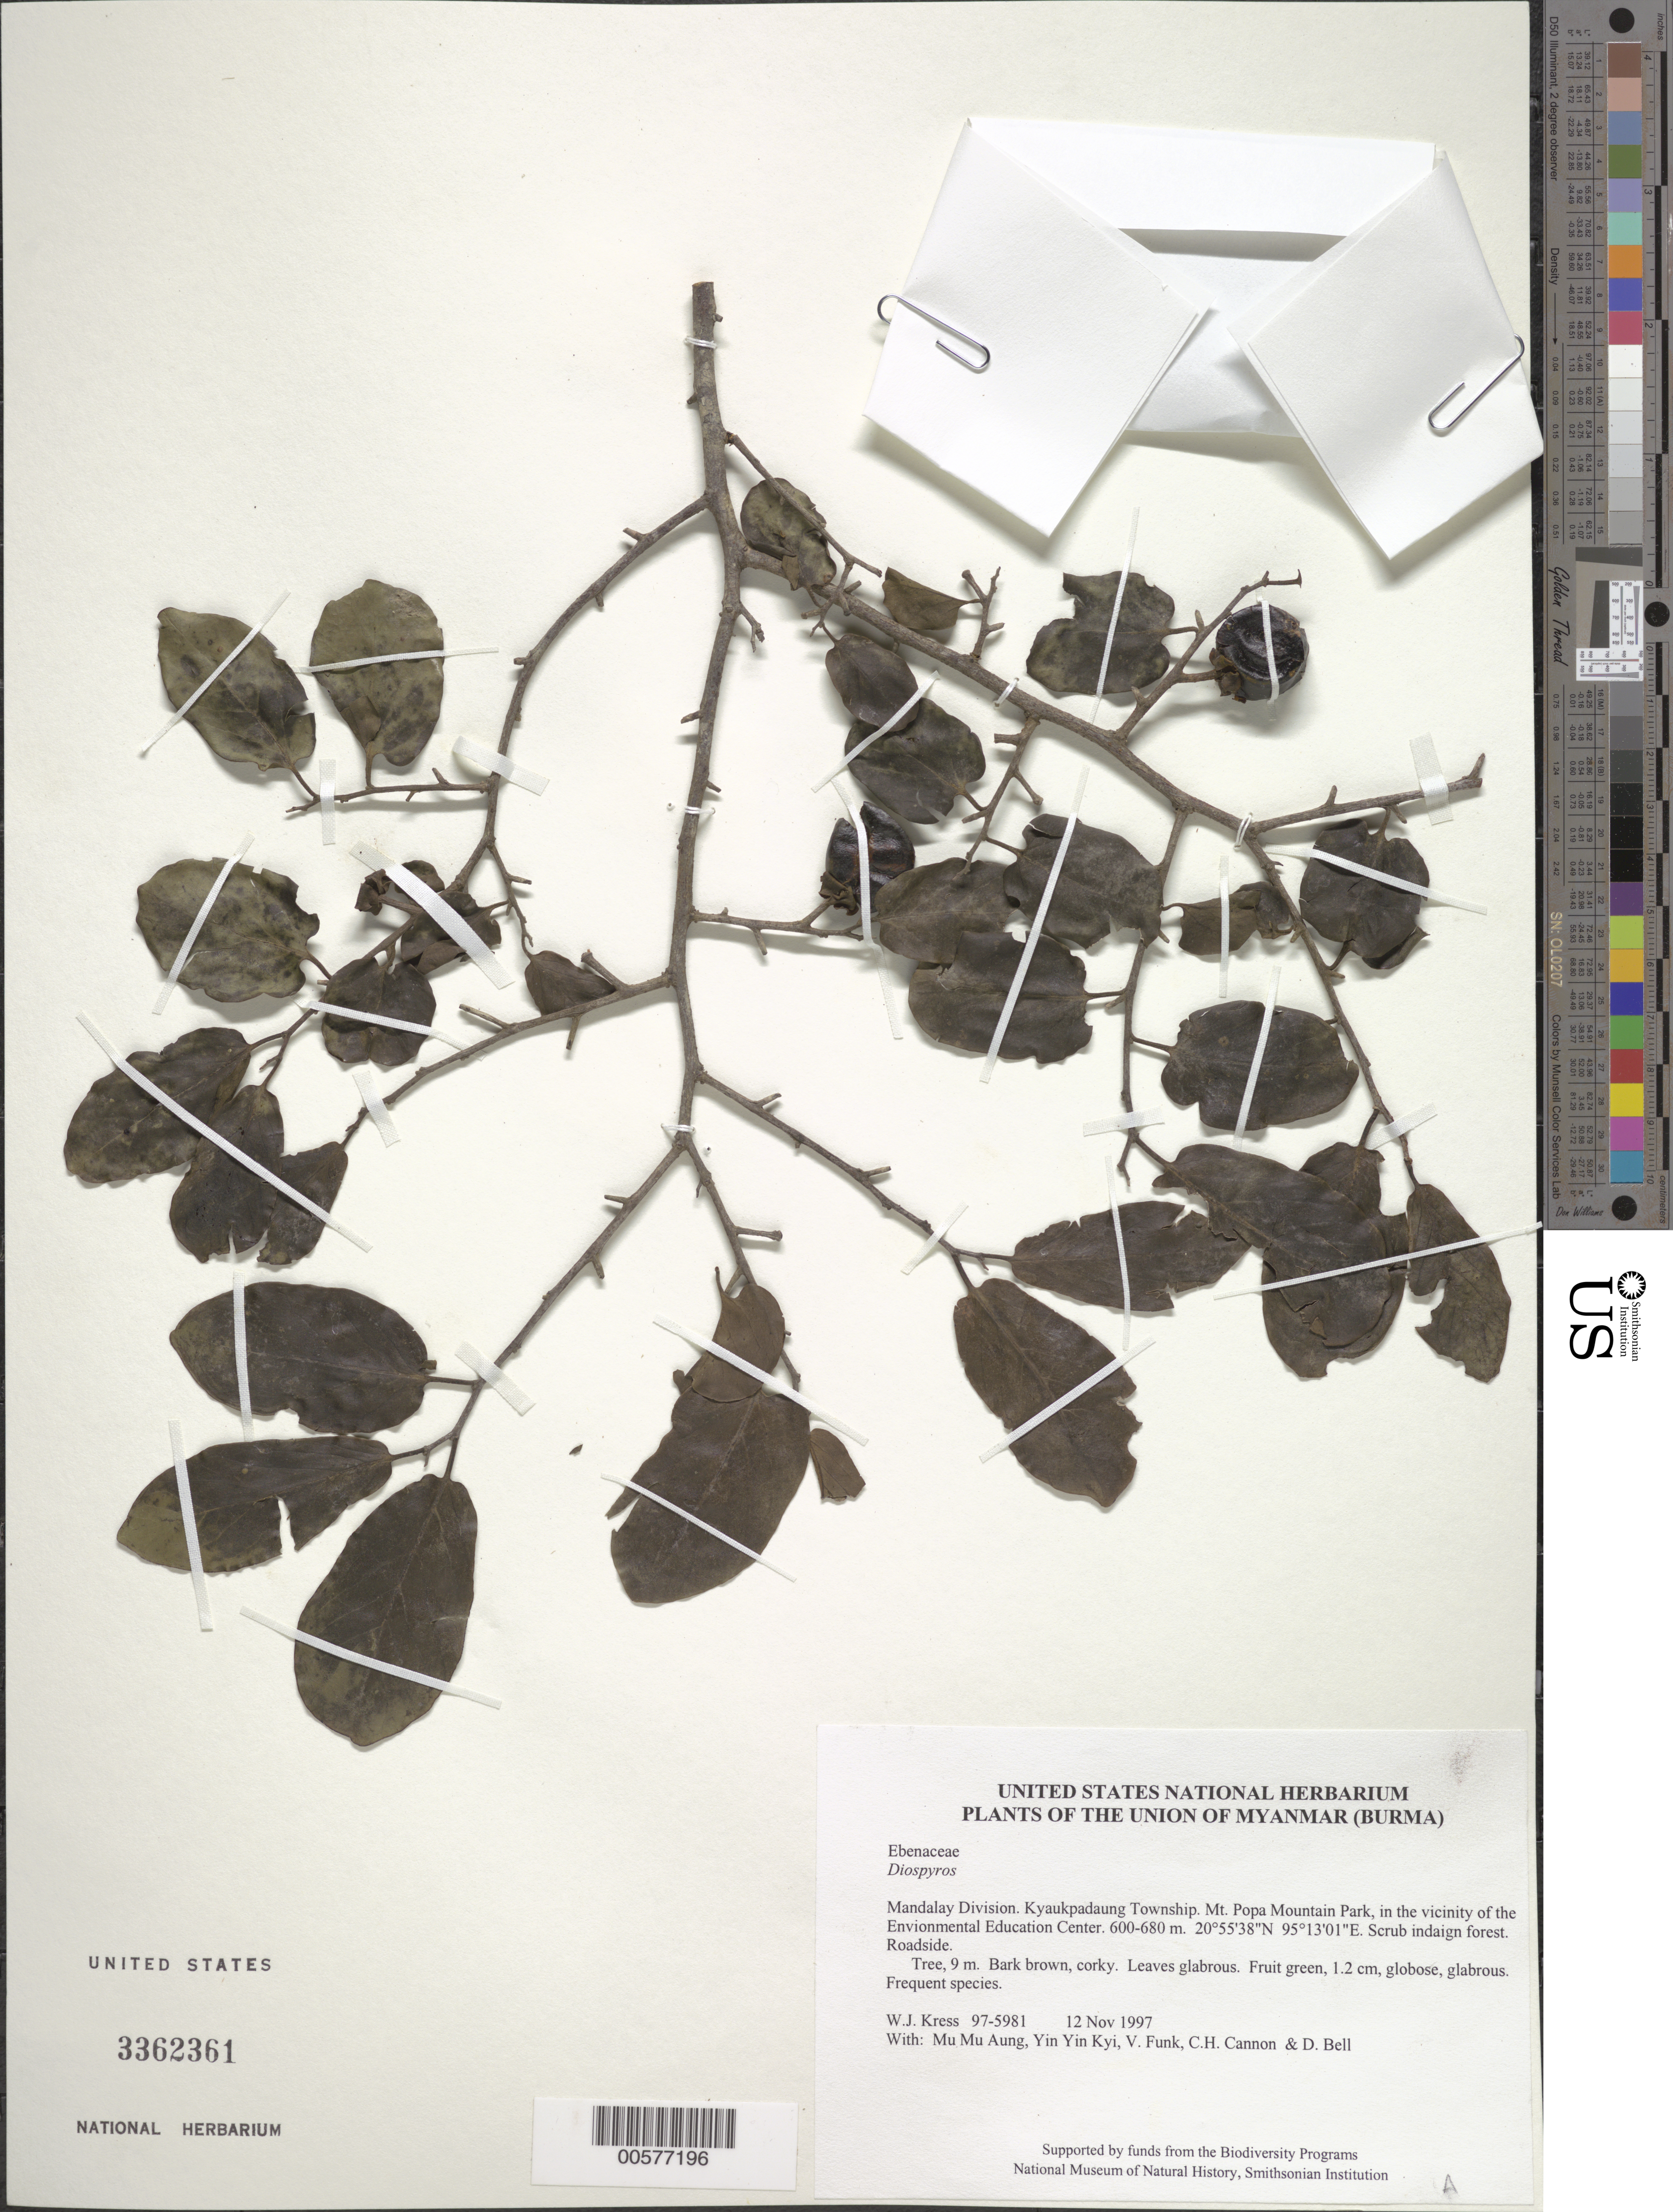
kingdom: Plantae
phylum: Tracheophyta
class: Magnoliopsida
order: Ericales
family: Ebenaceae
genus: Diospyros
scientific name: Diospyros sp.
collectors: W. J. Kress, Mu Mu Aung, Yin Yin Kyi, V. Funk, C. H. Cannon & D. A. Bell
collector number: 97-5981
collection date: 1997-11-12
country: Myanmar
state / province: Mandalay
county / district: Kyaukpadaung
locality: Mt. Popa Mountain Park, in the vicinity of the Envionmental Education Center.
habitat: Scrub indaign forest. Roadside.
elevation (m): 600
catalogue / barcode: US 3362361